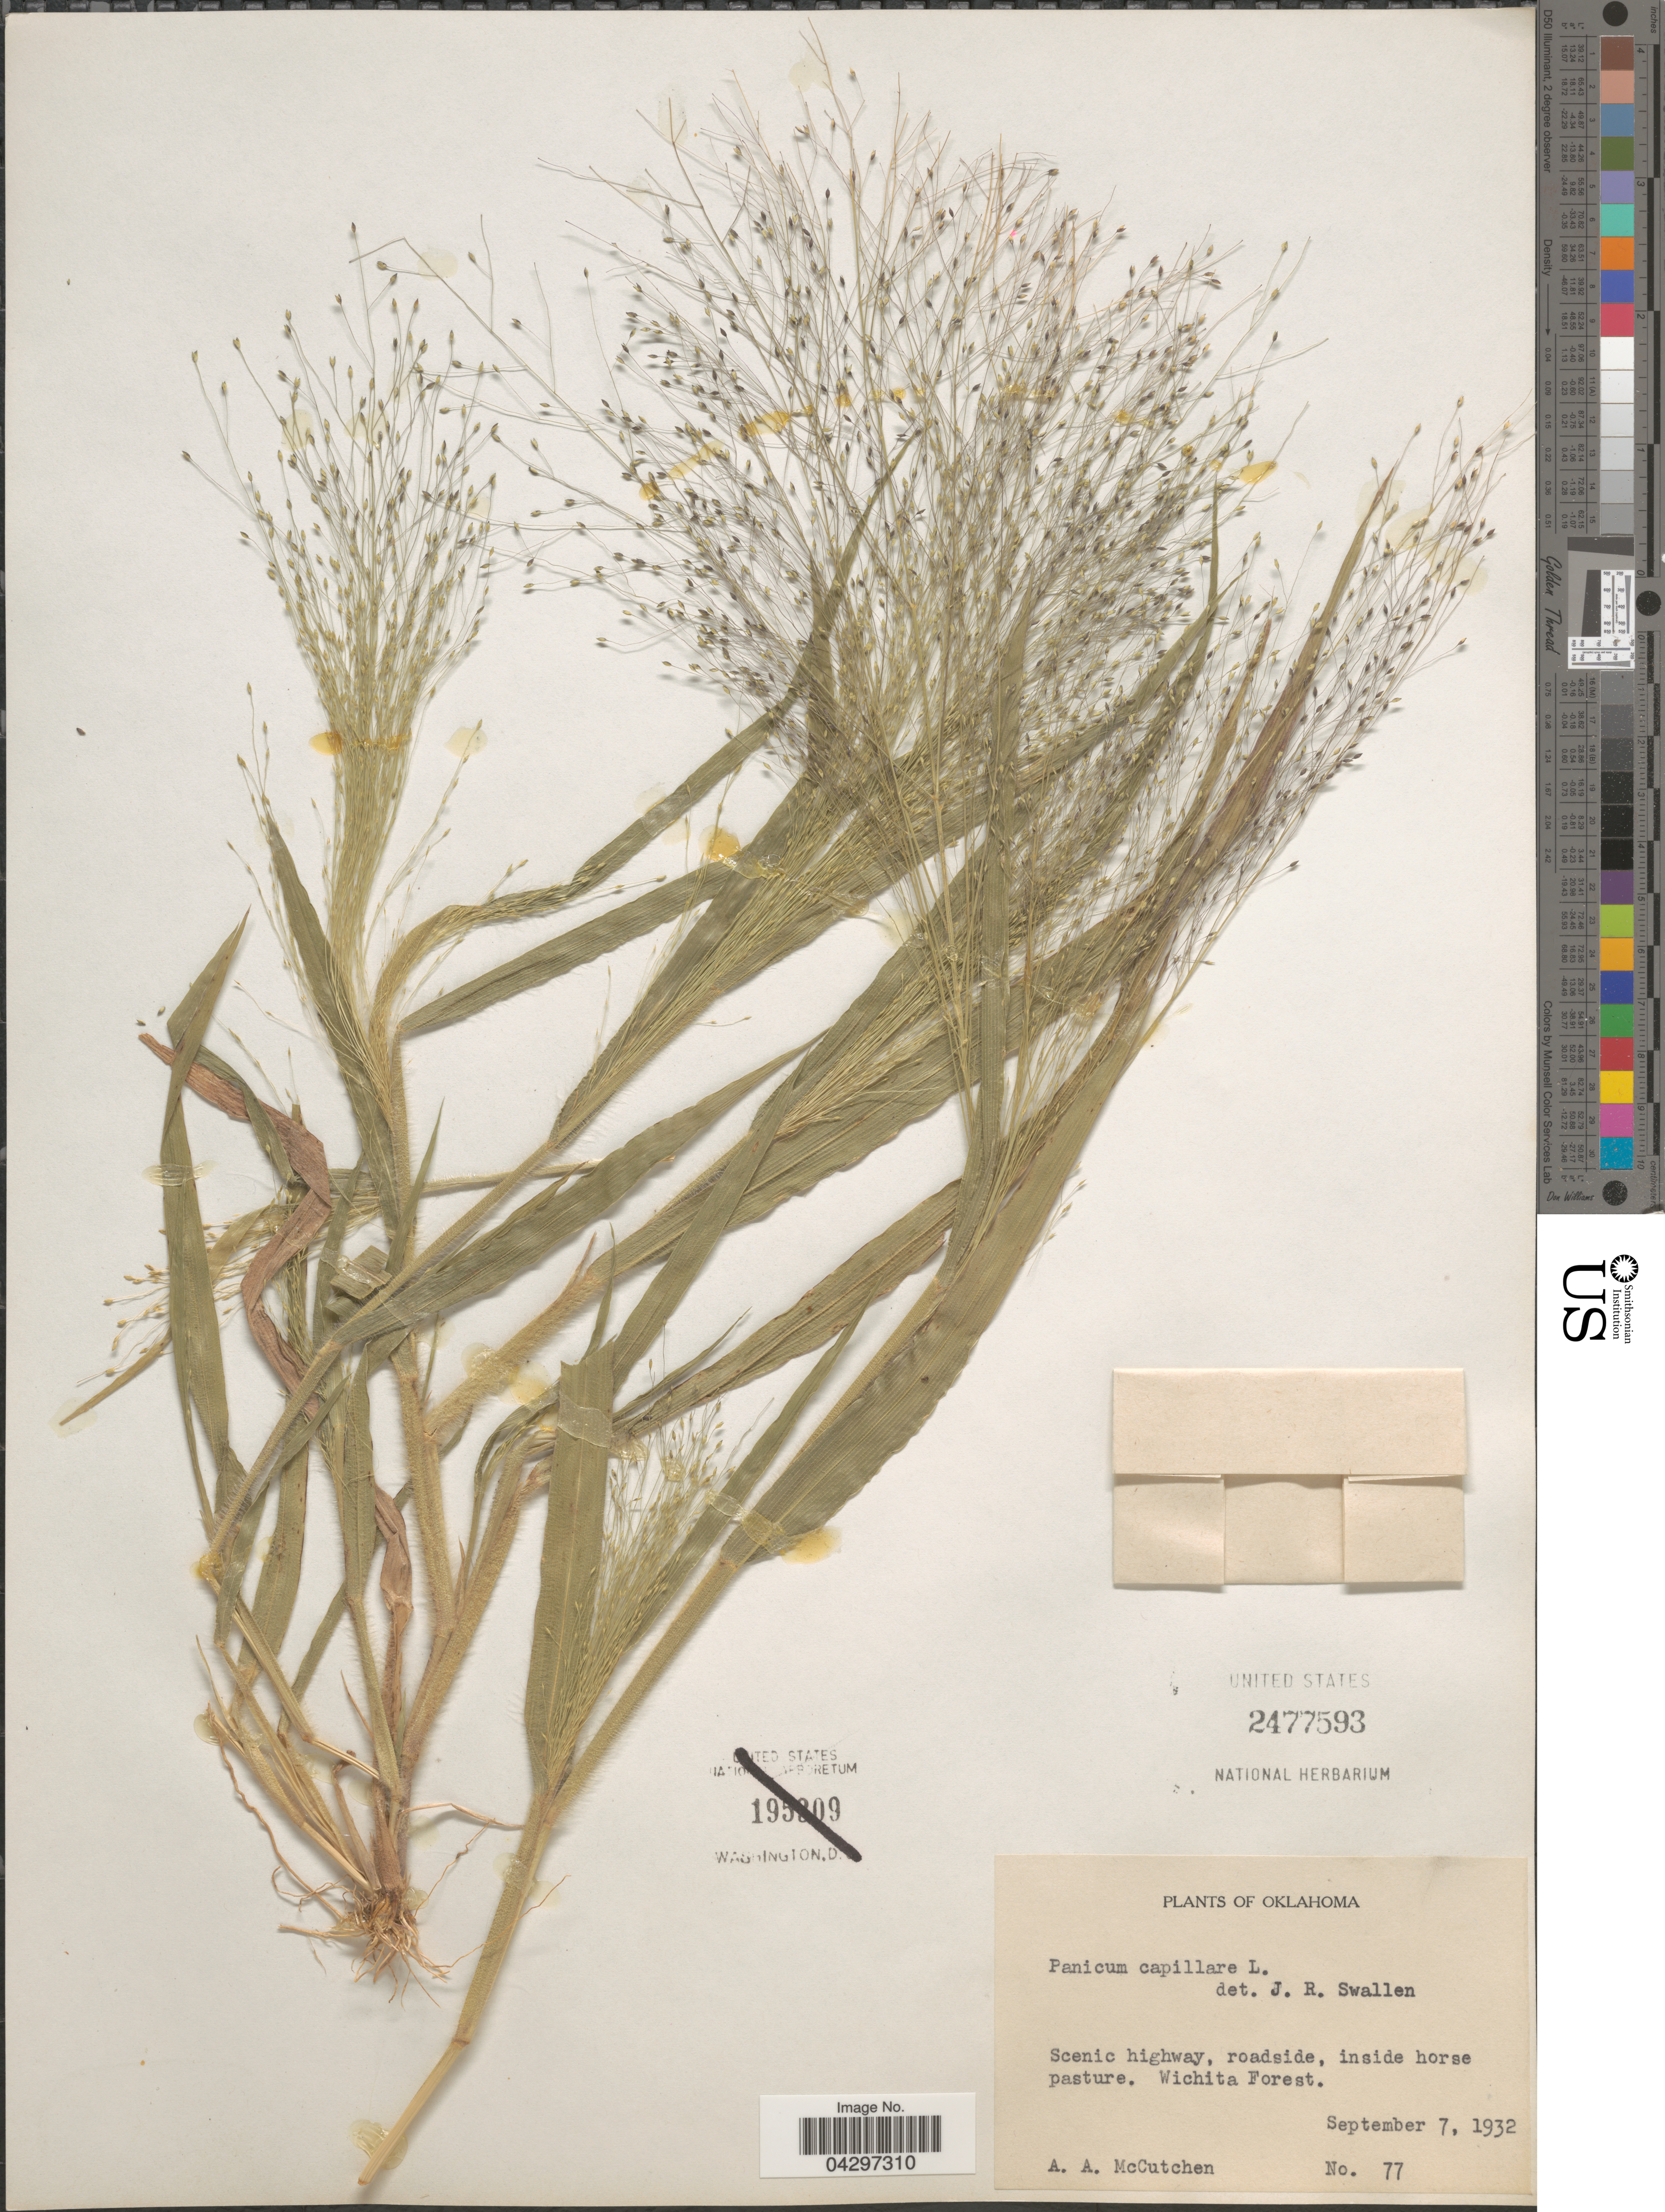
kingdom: Plantae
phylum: Tracheophyta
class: Liliopsida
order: Poales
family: Poaceae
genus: Panicum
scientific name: Panicum capillare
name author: L.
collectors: A. McCutchen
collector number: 77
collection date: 1932-09-07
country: United States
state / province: Oklahoma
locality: Scenic highway, roadside, inside horse pasture. Wichita Forest.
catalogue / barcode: US 2477593